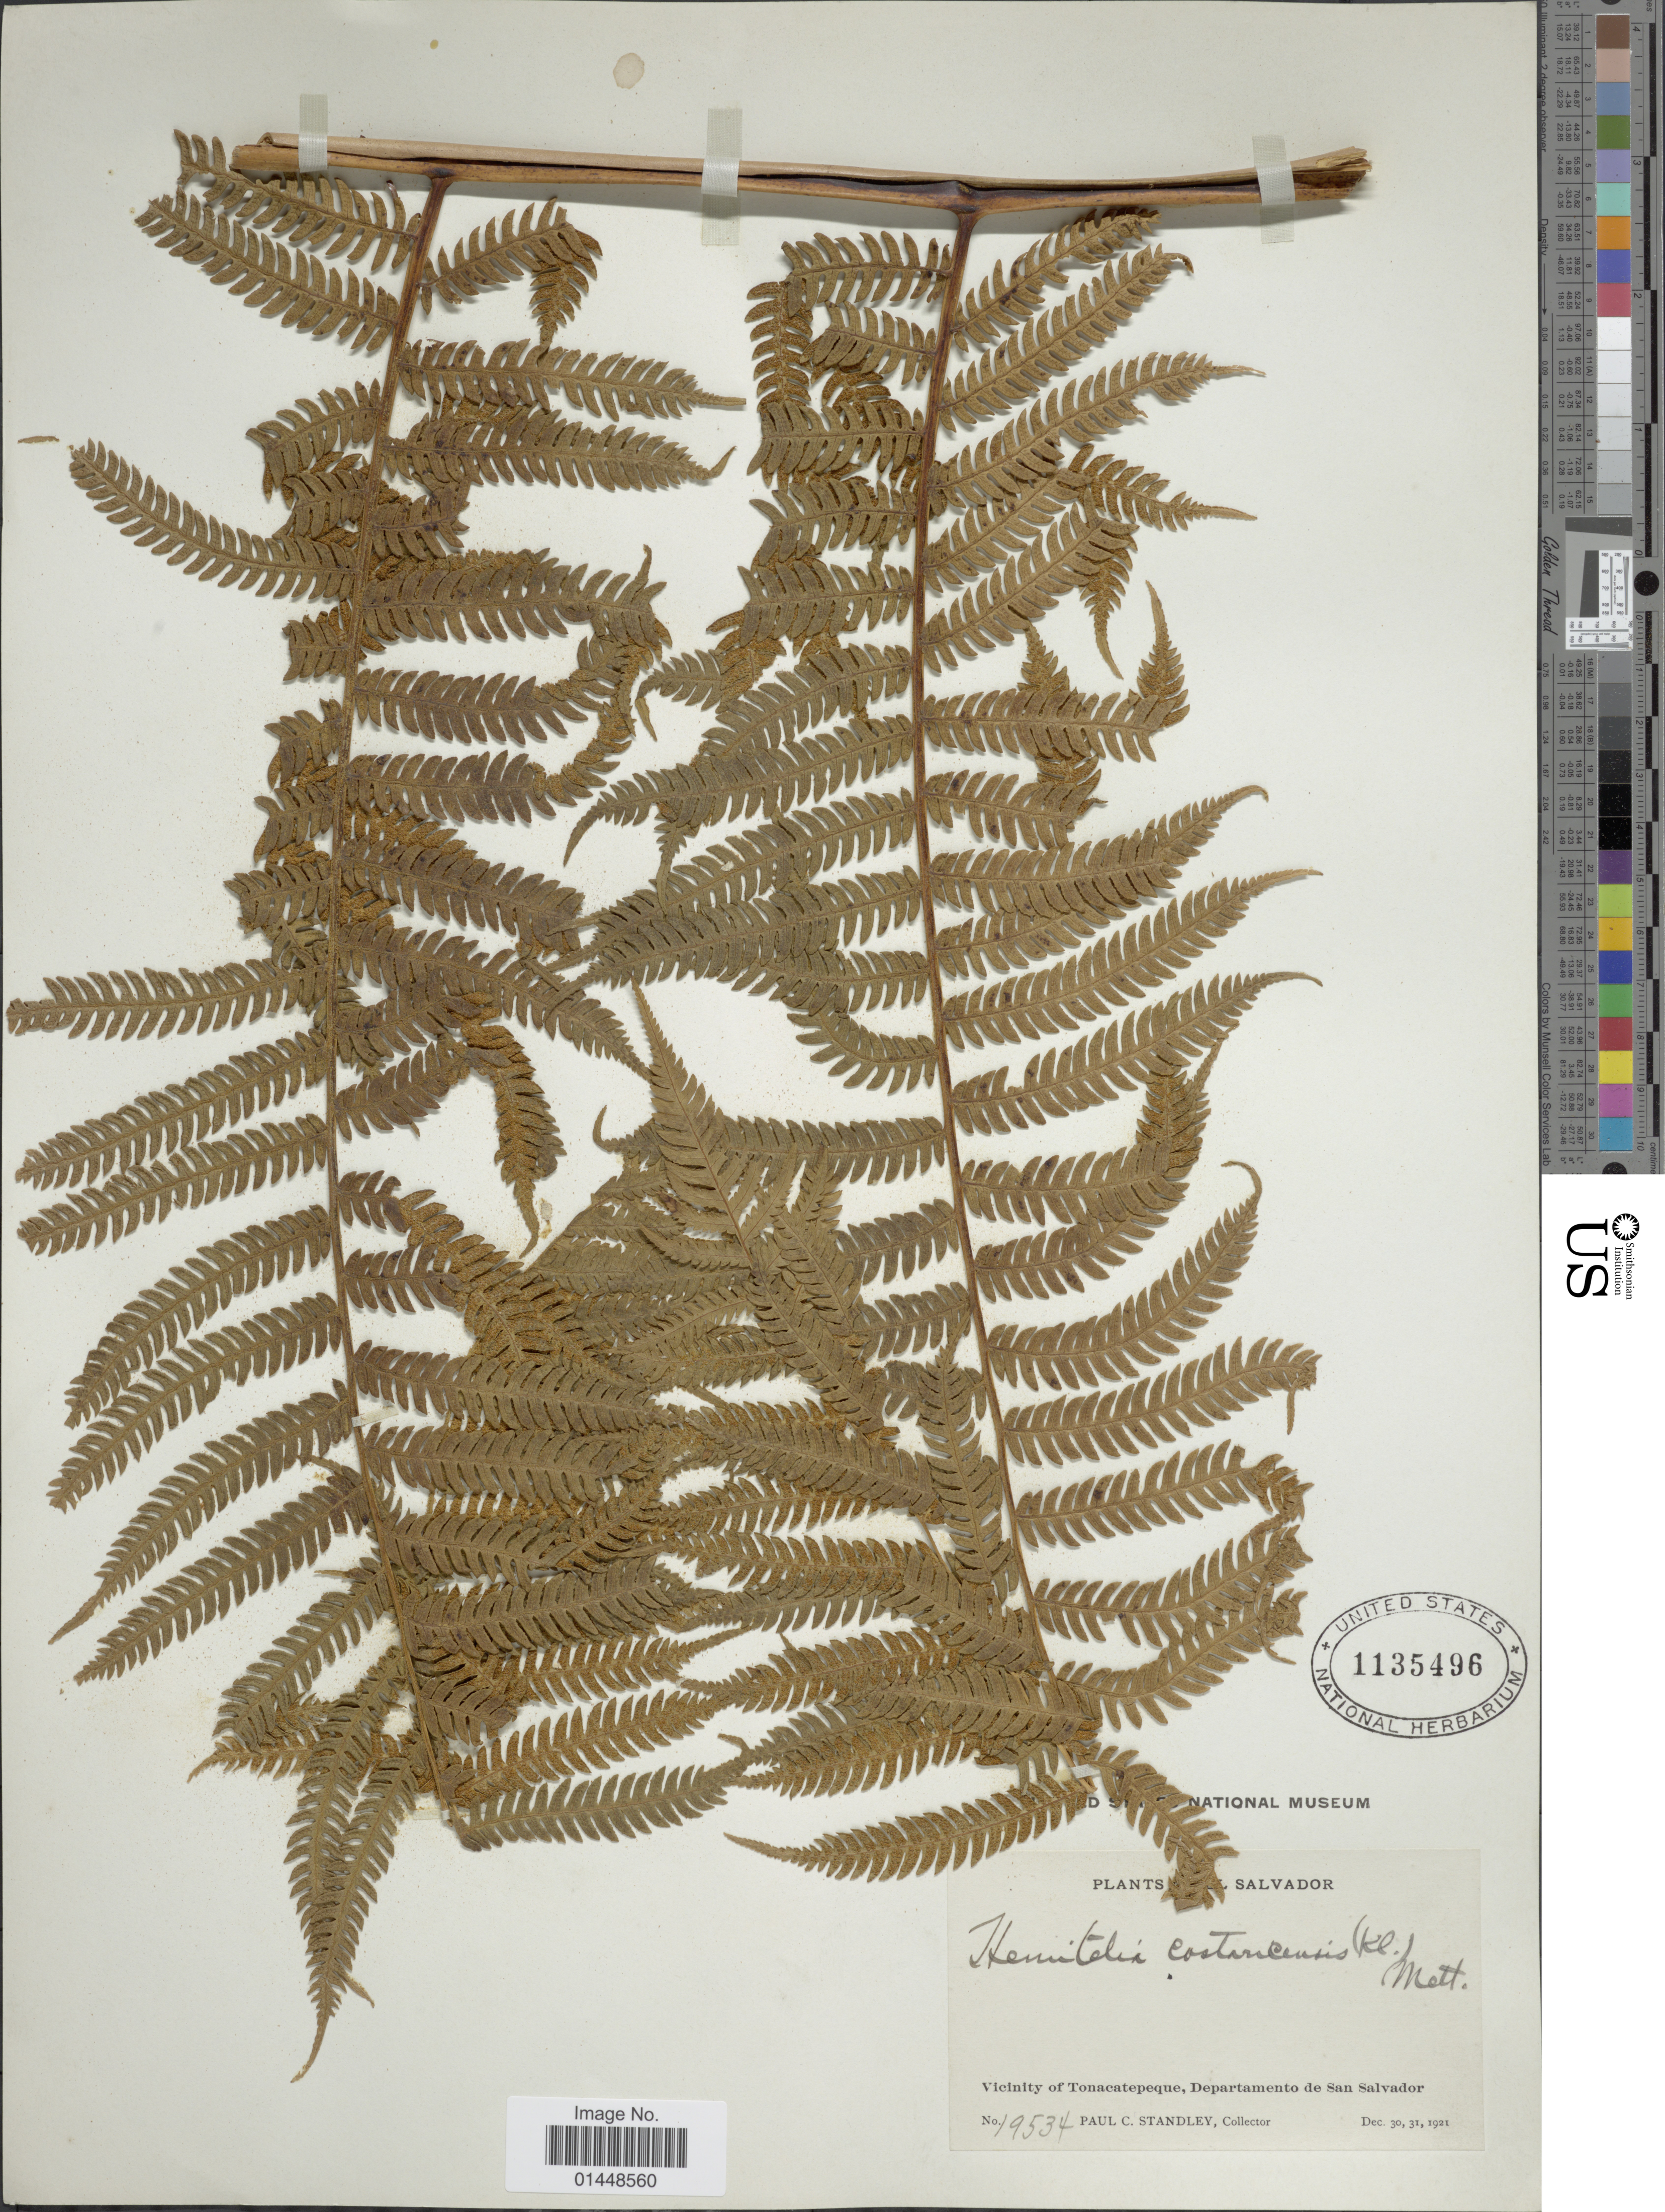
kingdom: Plantae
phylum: Tracheophyta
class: Polypodiopsida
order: Cyatheales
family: Cyatheaceae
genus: Cyathea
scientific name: Cyathea costaricensis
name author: (Kuhn) Domin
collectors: P. C. Standley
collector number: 19534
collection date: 1921-12-30/1921-12-31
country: El Salvador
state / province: San Salvador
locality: Vicinity of Tonacatepeque, Departamento de San Salvador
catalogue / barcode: US 1135496